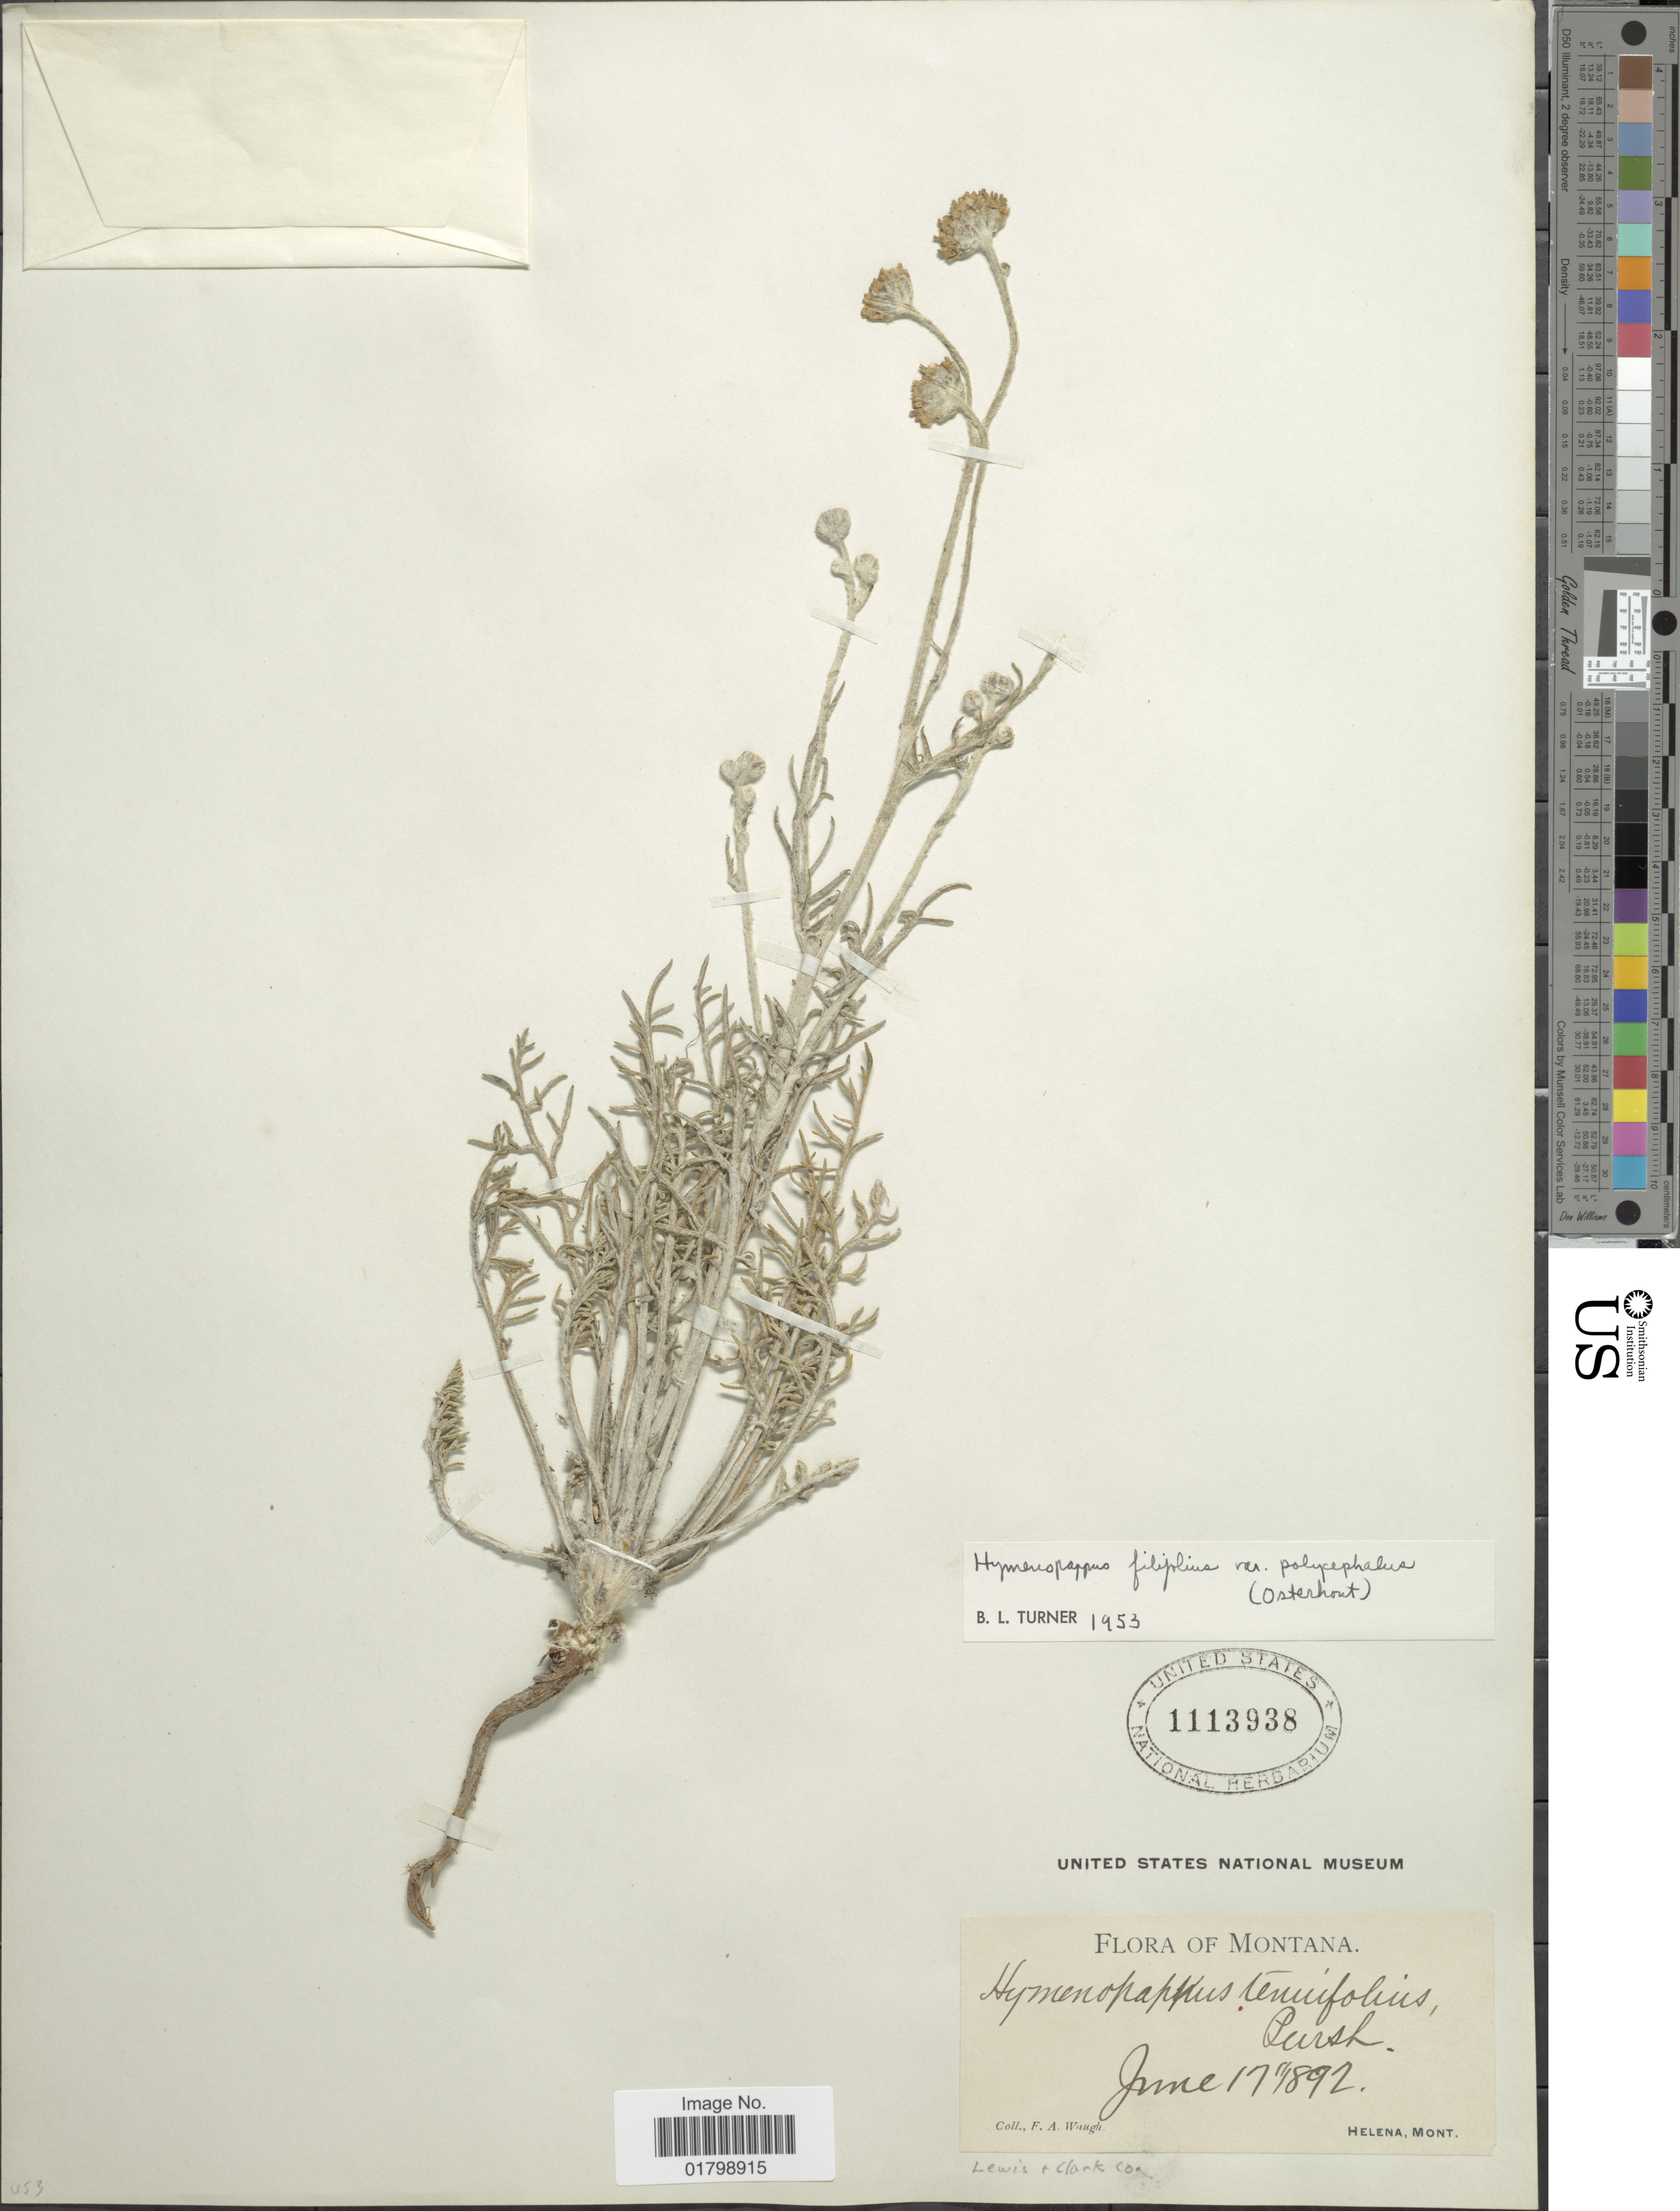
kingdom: Plantae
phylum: Tracheophyta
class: Magnoliopsida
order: Asterales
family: Asteraceae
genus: Hymenopappus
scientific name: Hymenopappus filifolius var. polycephalus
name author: (Osterh.) B.L. Turner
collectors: F. Waugh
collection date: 1892-06-17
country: United States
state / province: Montana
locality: Helena, Lewis & Clark Co.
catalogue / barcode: US 1113938